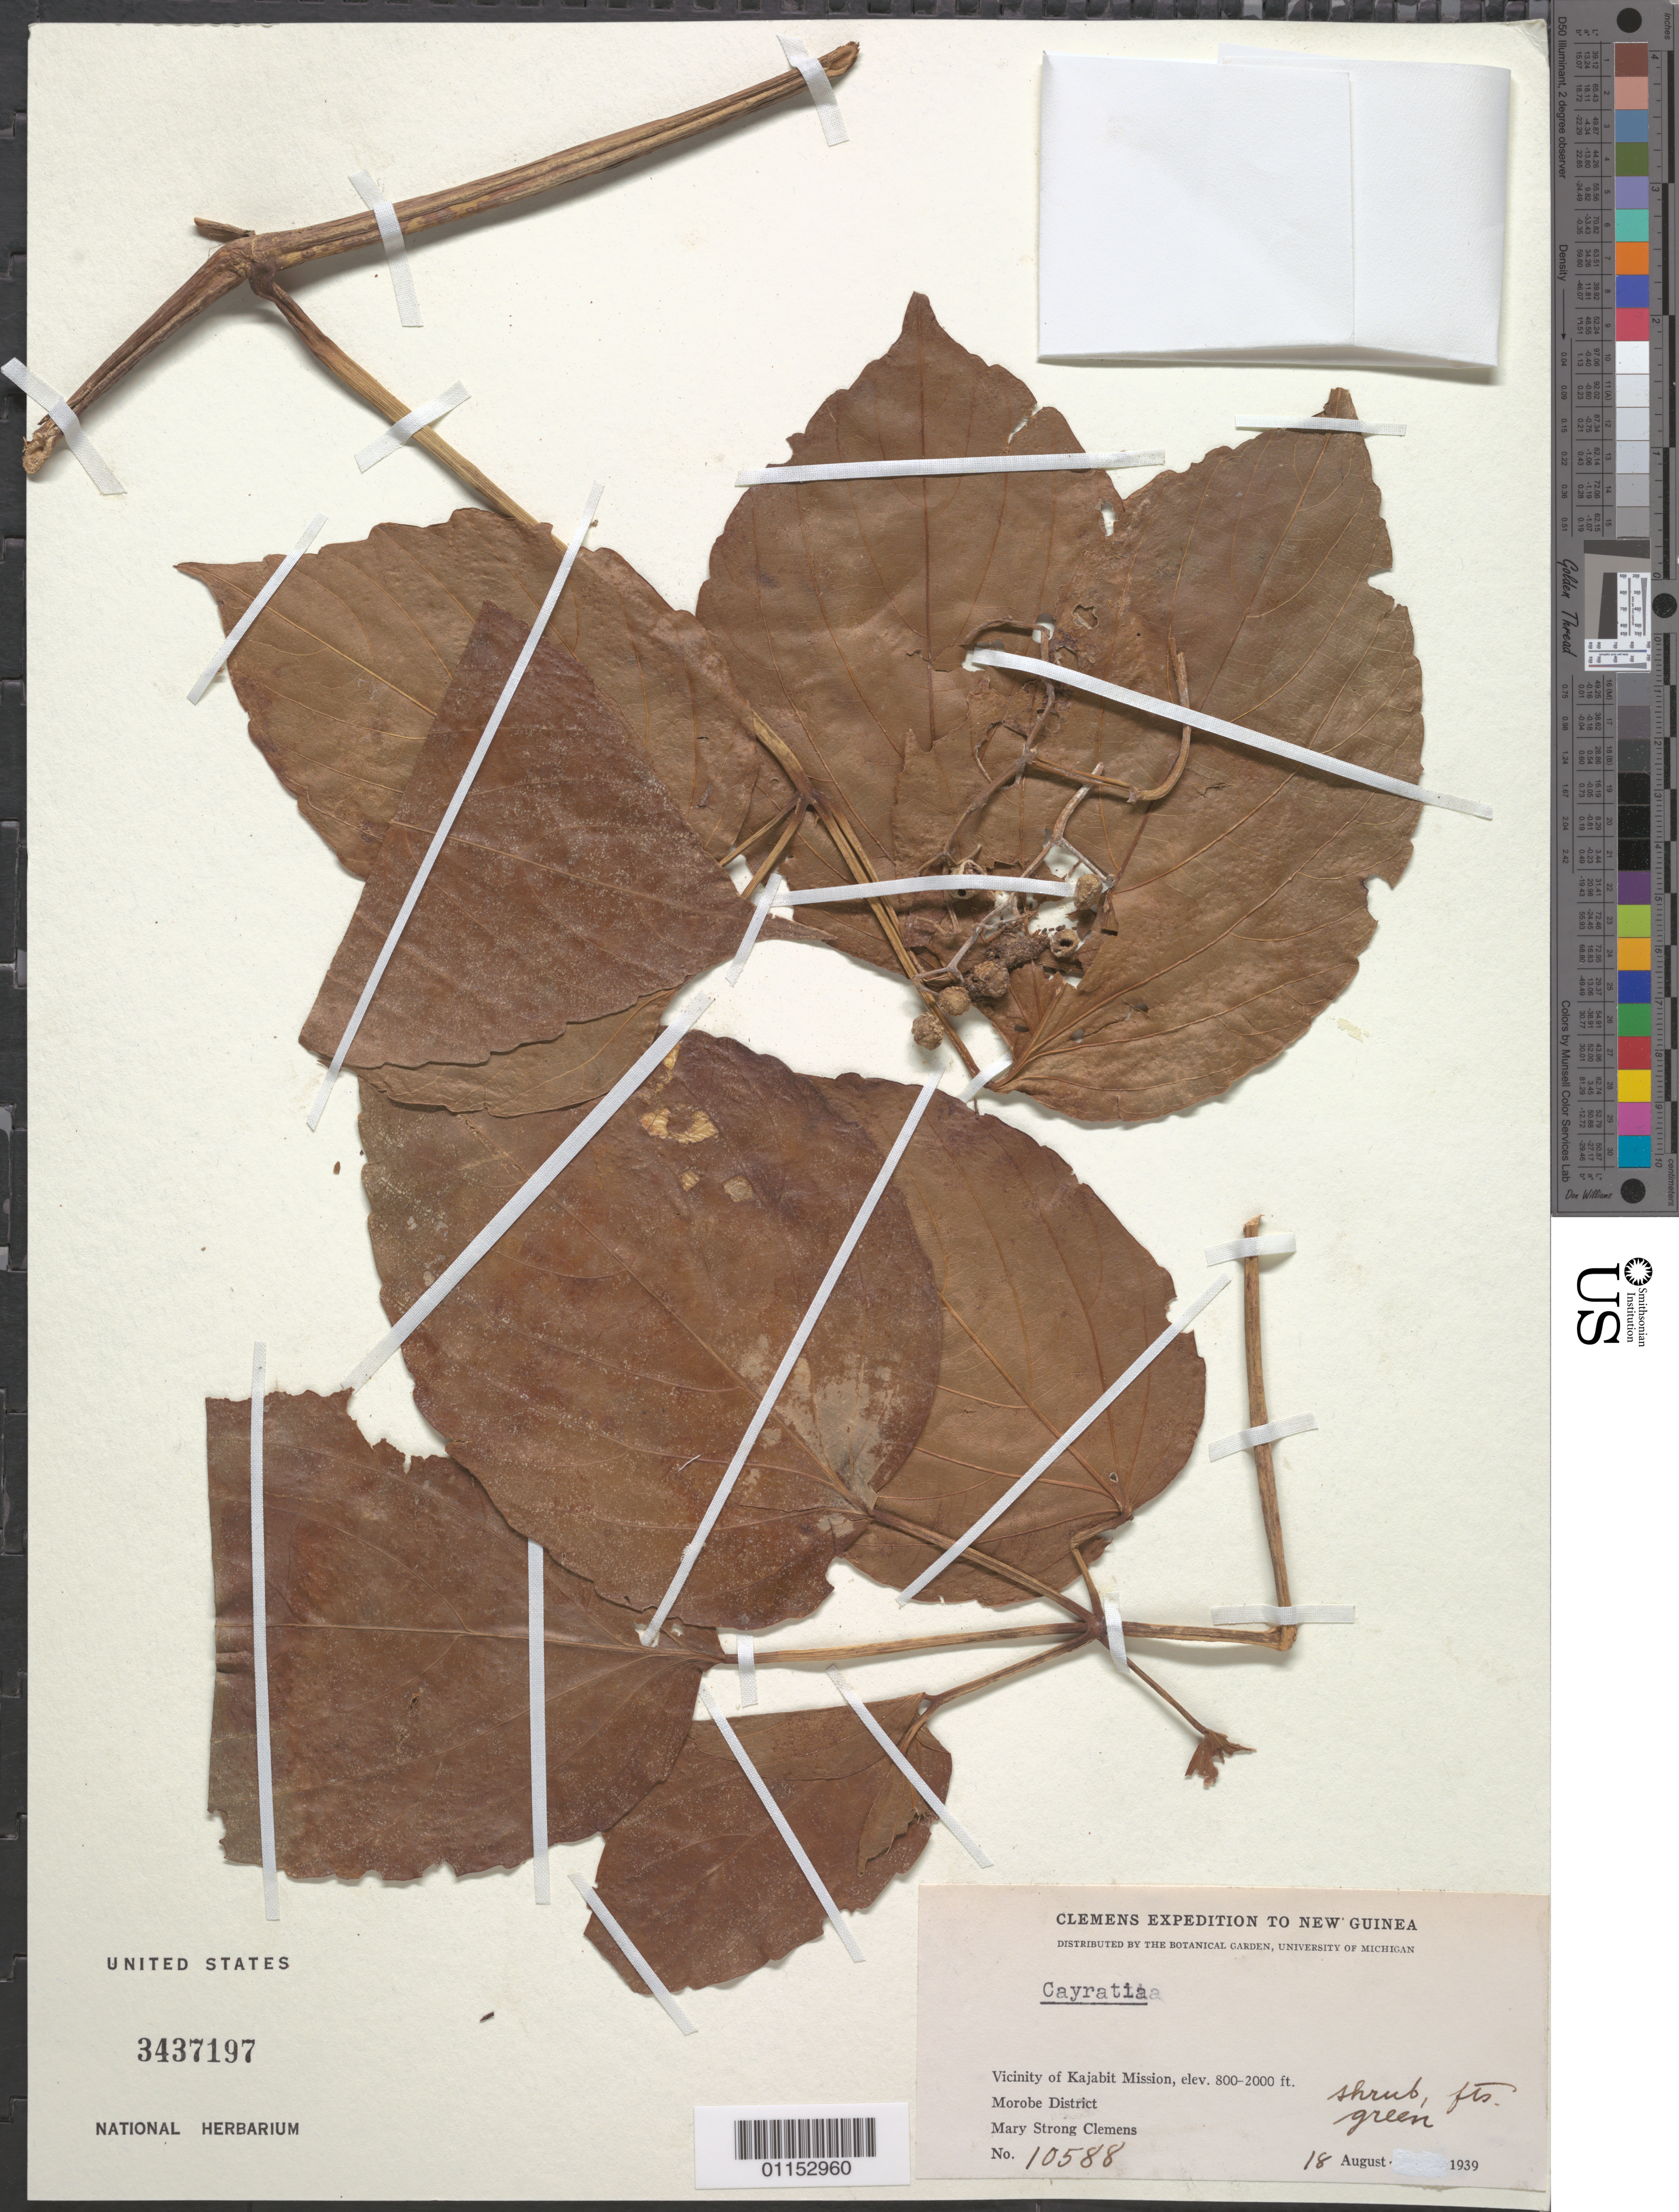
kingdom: Plantae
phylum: Tracheophyta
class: Magnoliopsida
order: Vitales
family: Vitaceae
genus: Cayratia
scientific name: Cayratia sp.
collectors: M. S. Clemens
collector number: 10588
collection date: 1939-08-18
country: Papua New Guinea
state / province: Morobe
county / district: Morobe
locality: Vicinity of Kajabit Mission.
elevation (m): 244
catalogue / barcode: US 3437197